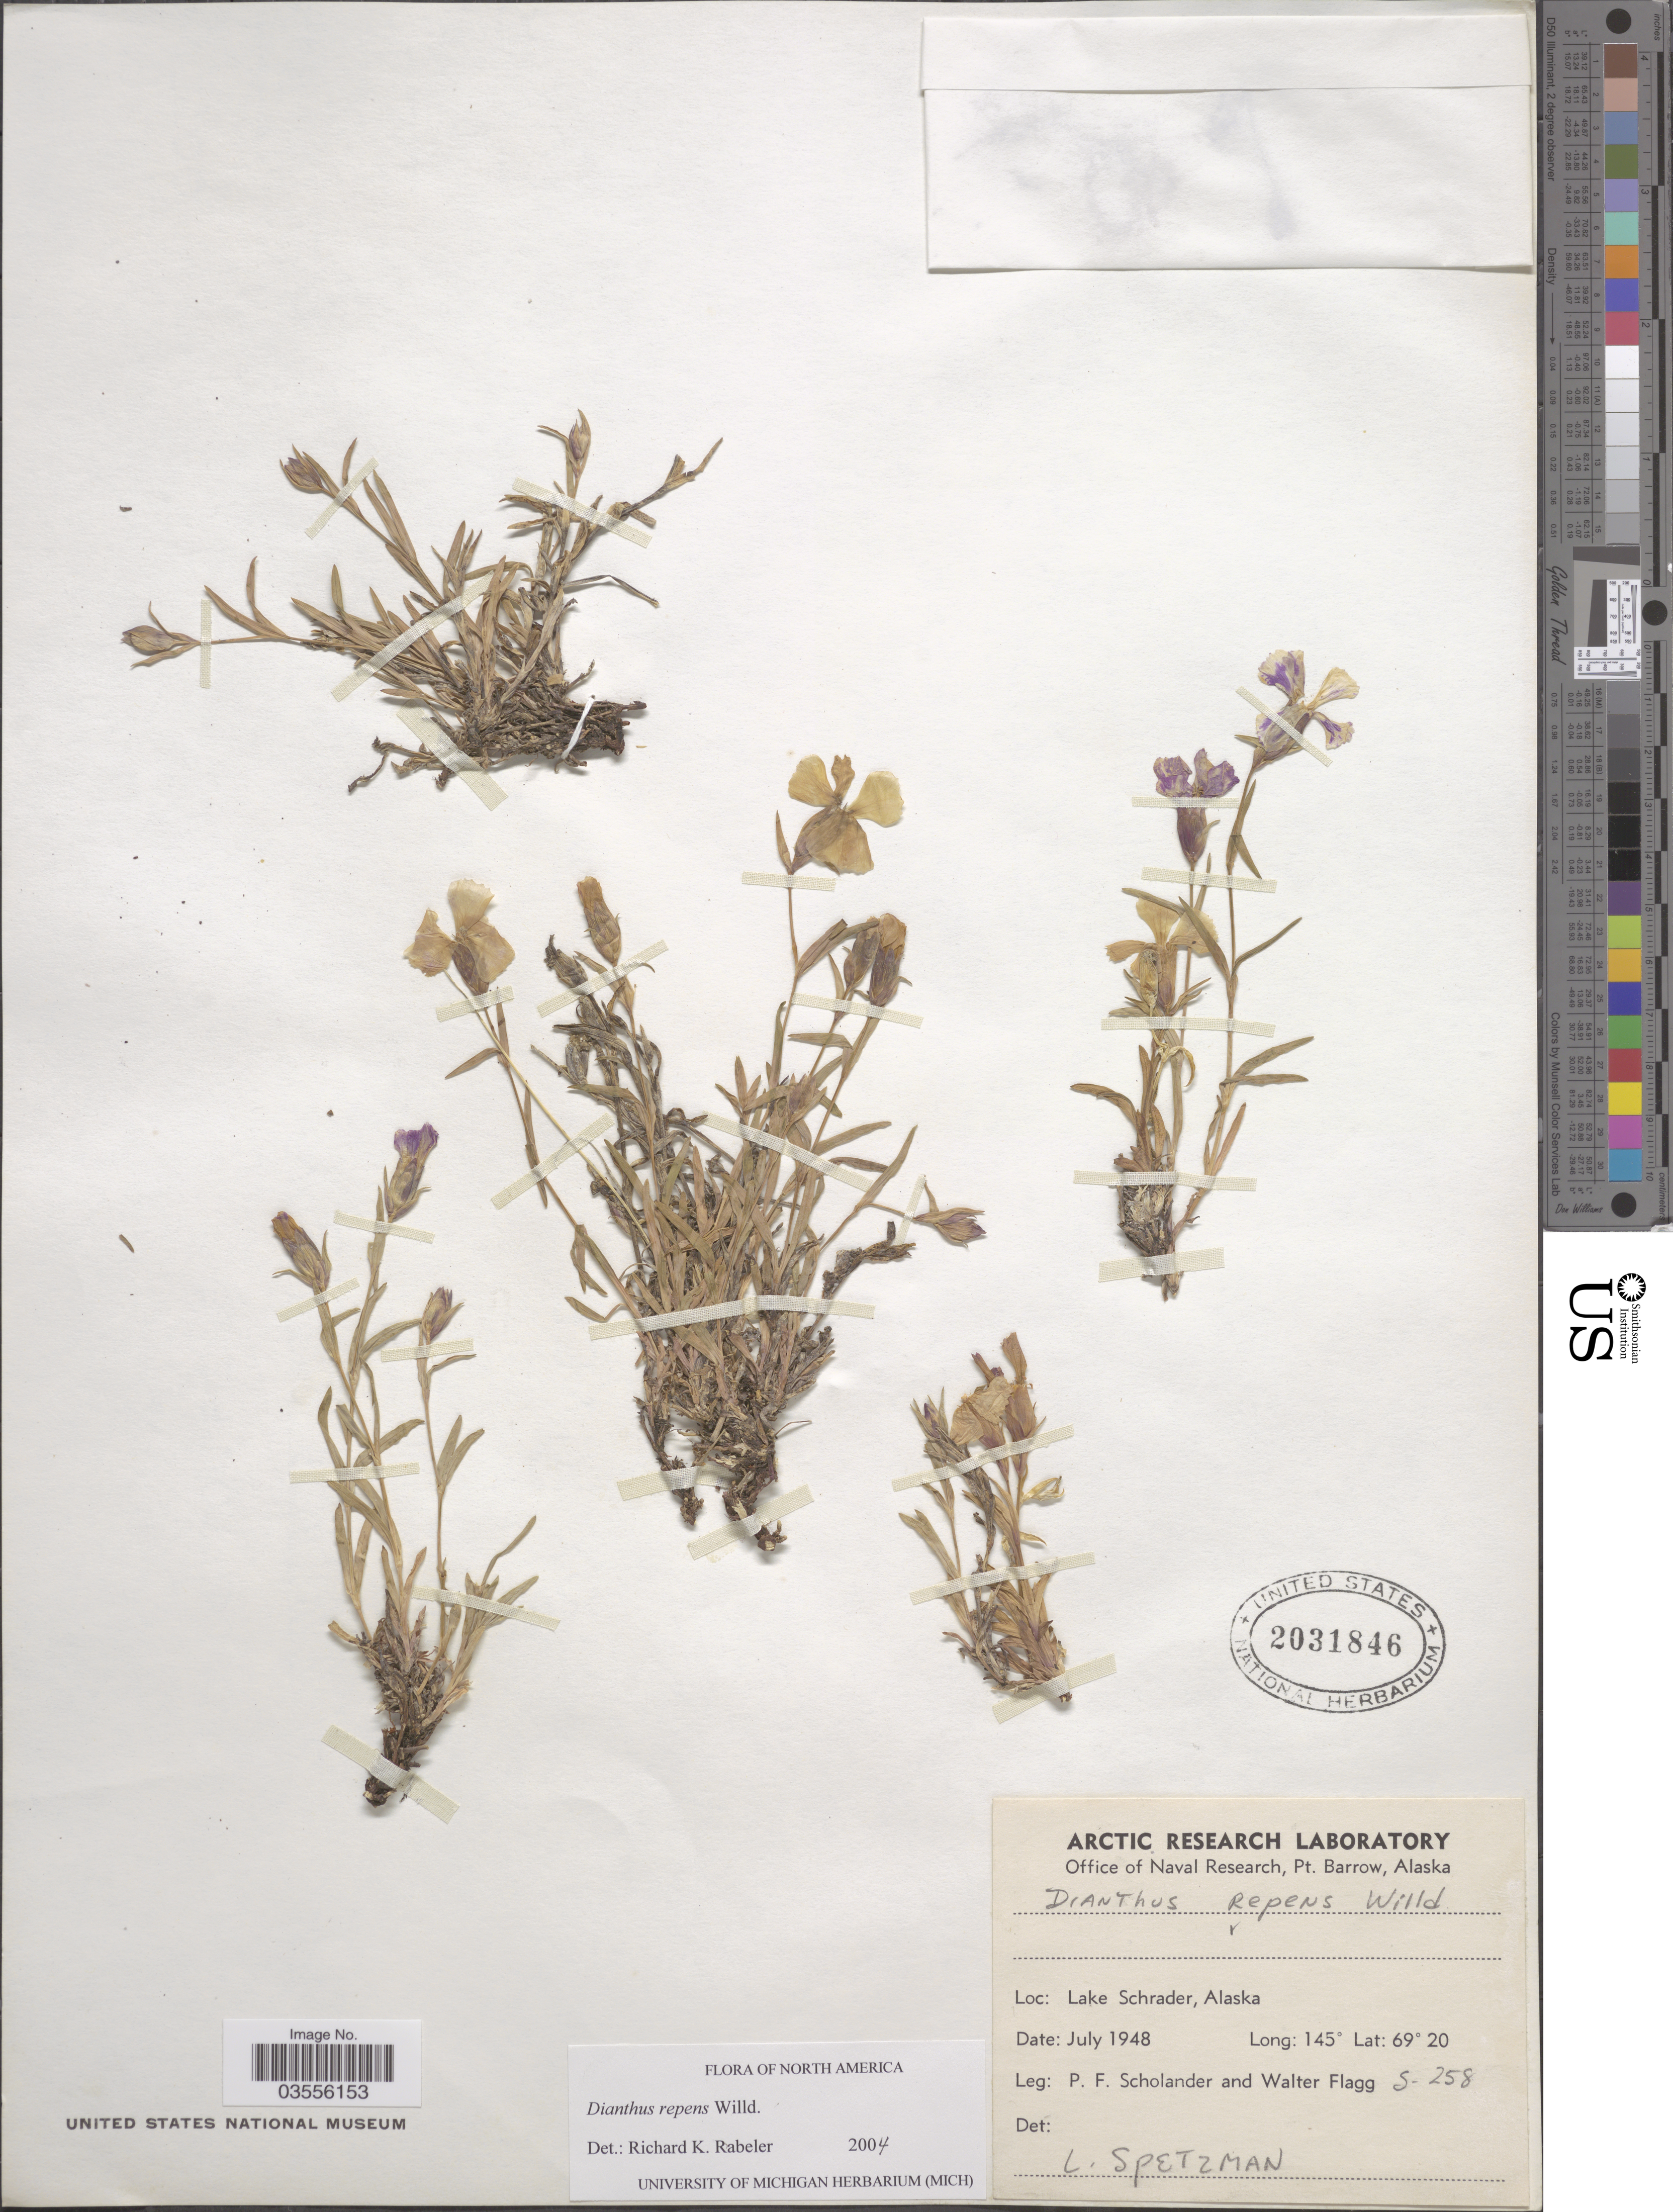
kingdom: Plantae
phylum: Tracheophyta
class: Magnoliopsida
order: Caryophyllales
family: Caryophyllaceae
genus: Dianthus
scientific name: Dianthus repens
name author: L.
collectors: P. Scholander & W. Flagg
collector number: S-258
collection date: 1948-07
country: United States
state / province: Alaska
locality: Lake Schrader.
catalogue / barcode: US 2031846